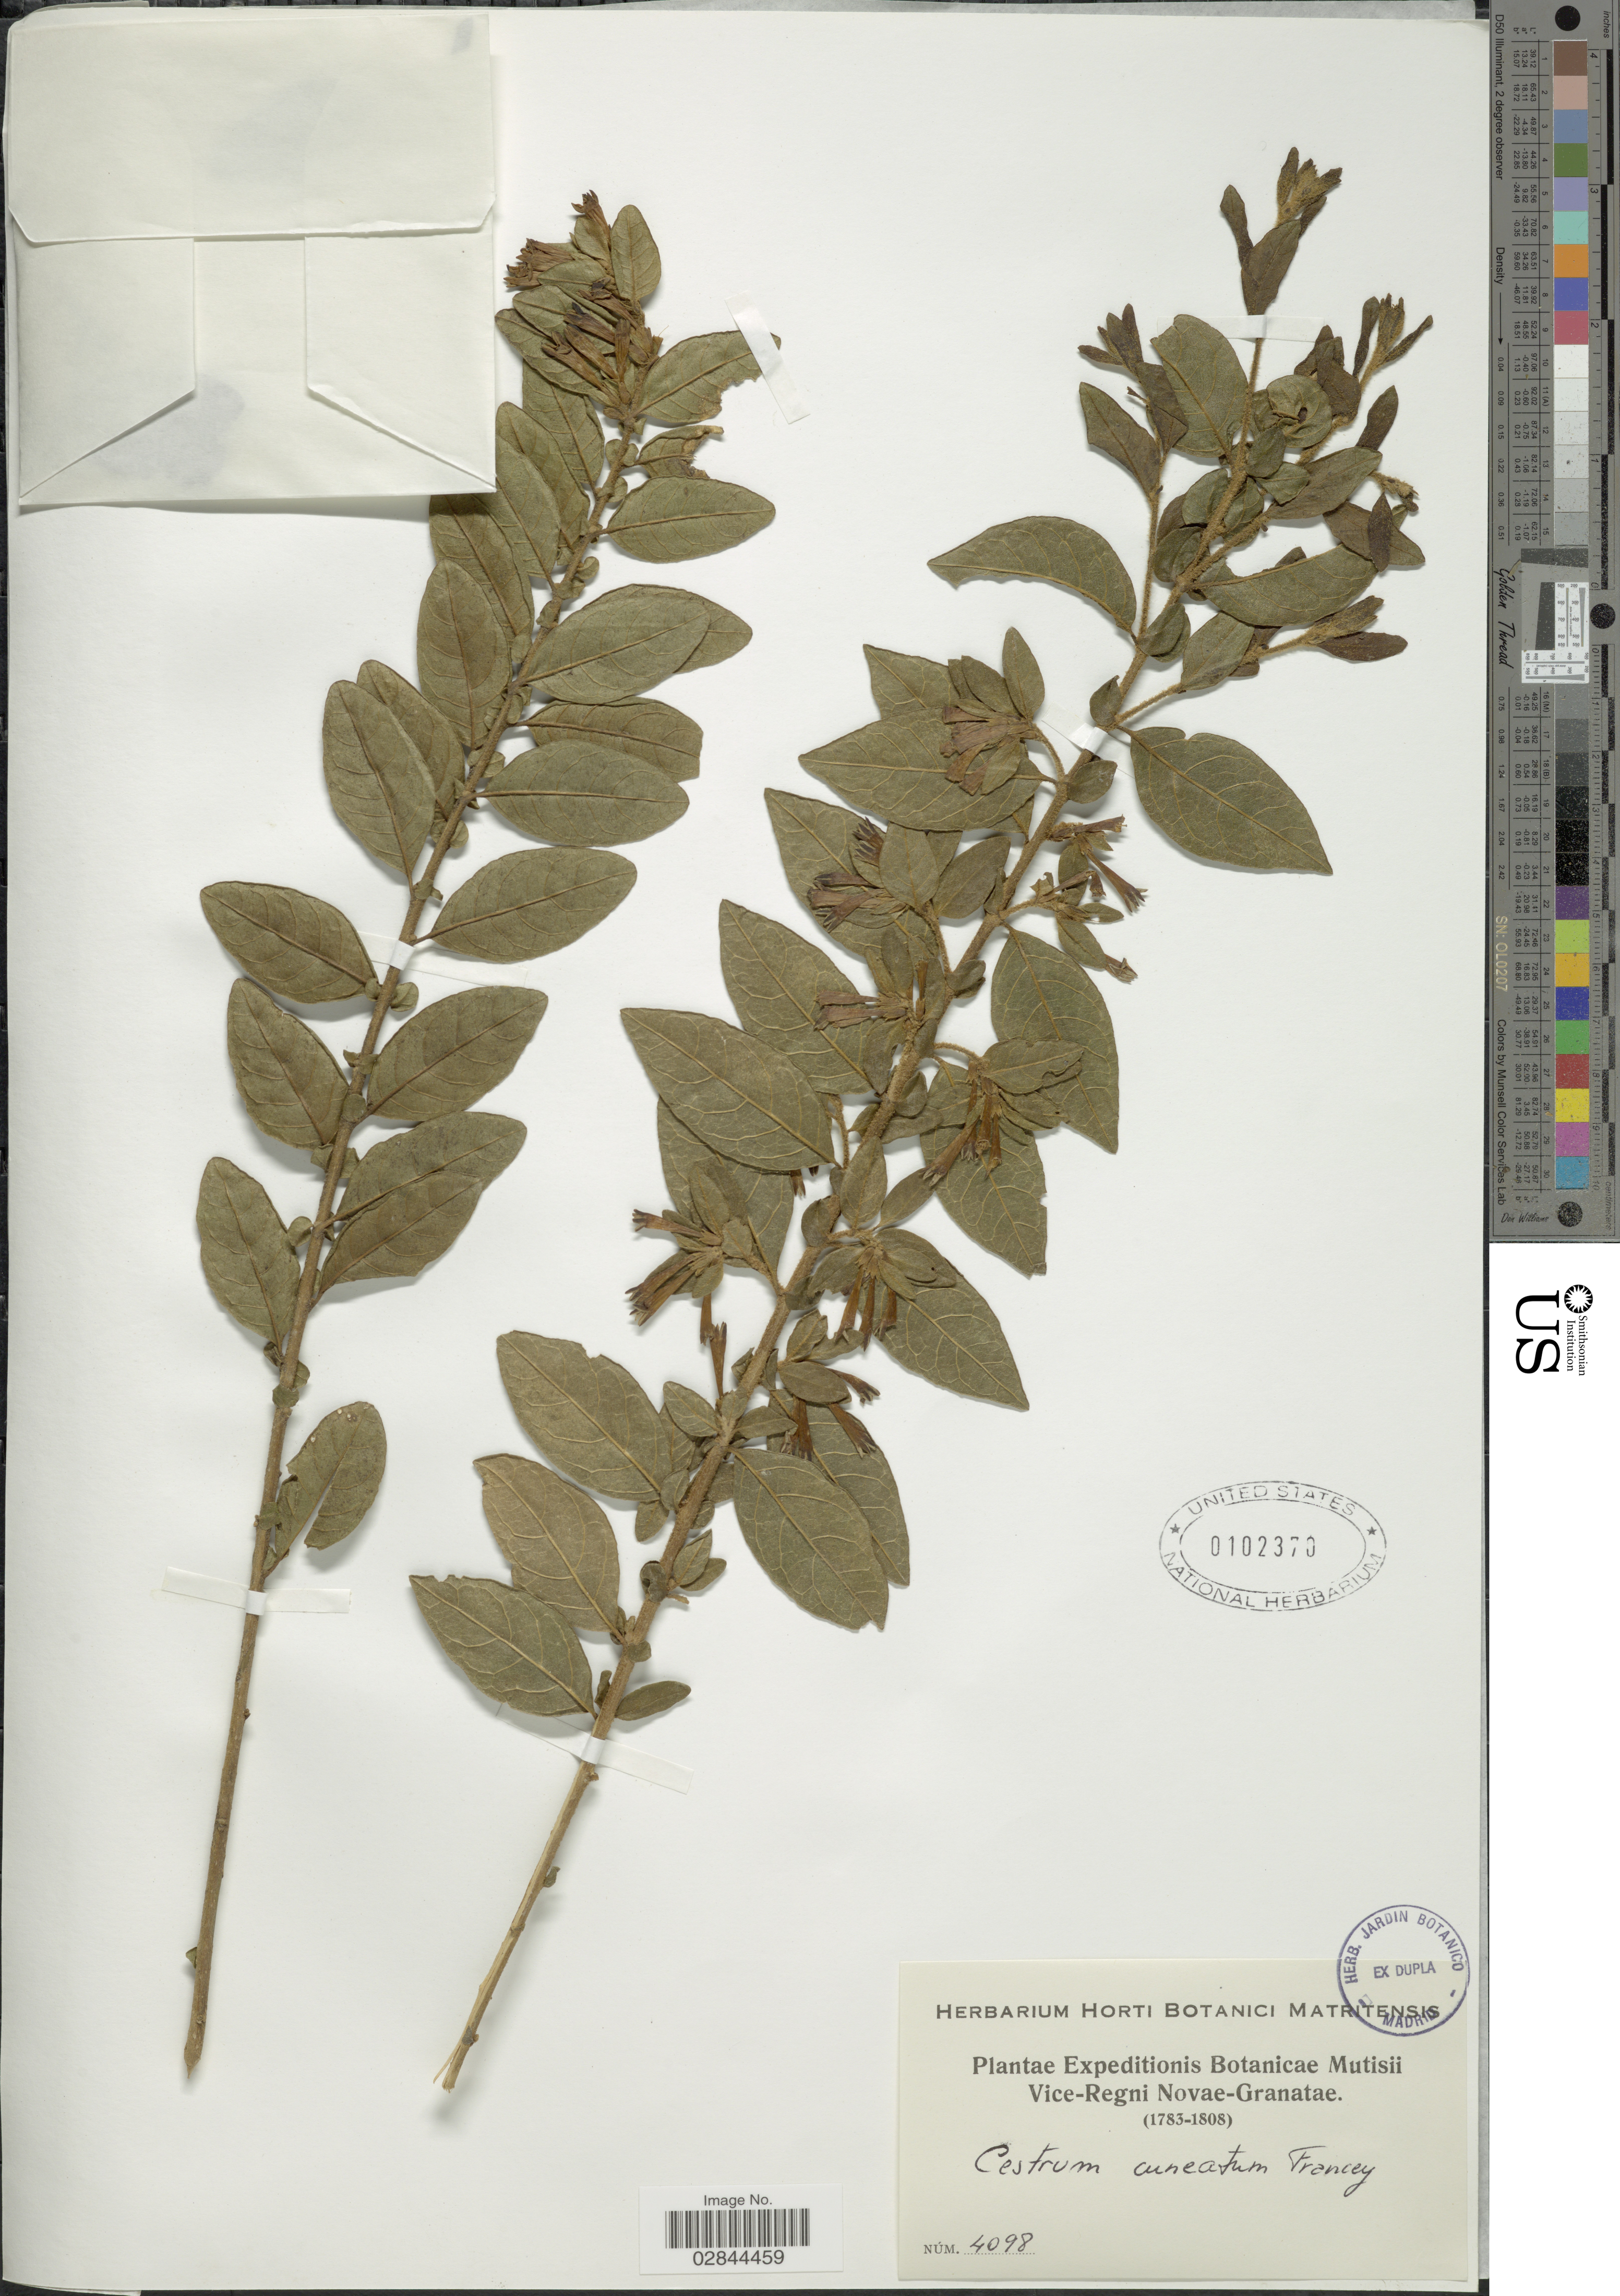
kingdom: Plantae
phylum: Tracheophyta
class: Magnoliopsida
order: Solanales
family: Solanaceae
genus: Cestrum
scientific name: Cestrum buxifolium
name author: Kunth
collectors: Expeditions Botanicae Mutisii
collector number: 4098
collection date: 1783/1808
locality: Vice-Regni Novae-Granatae.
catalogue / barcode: US 102370